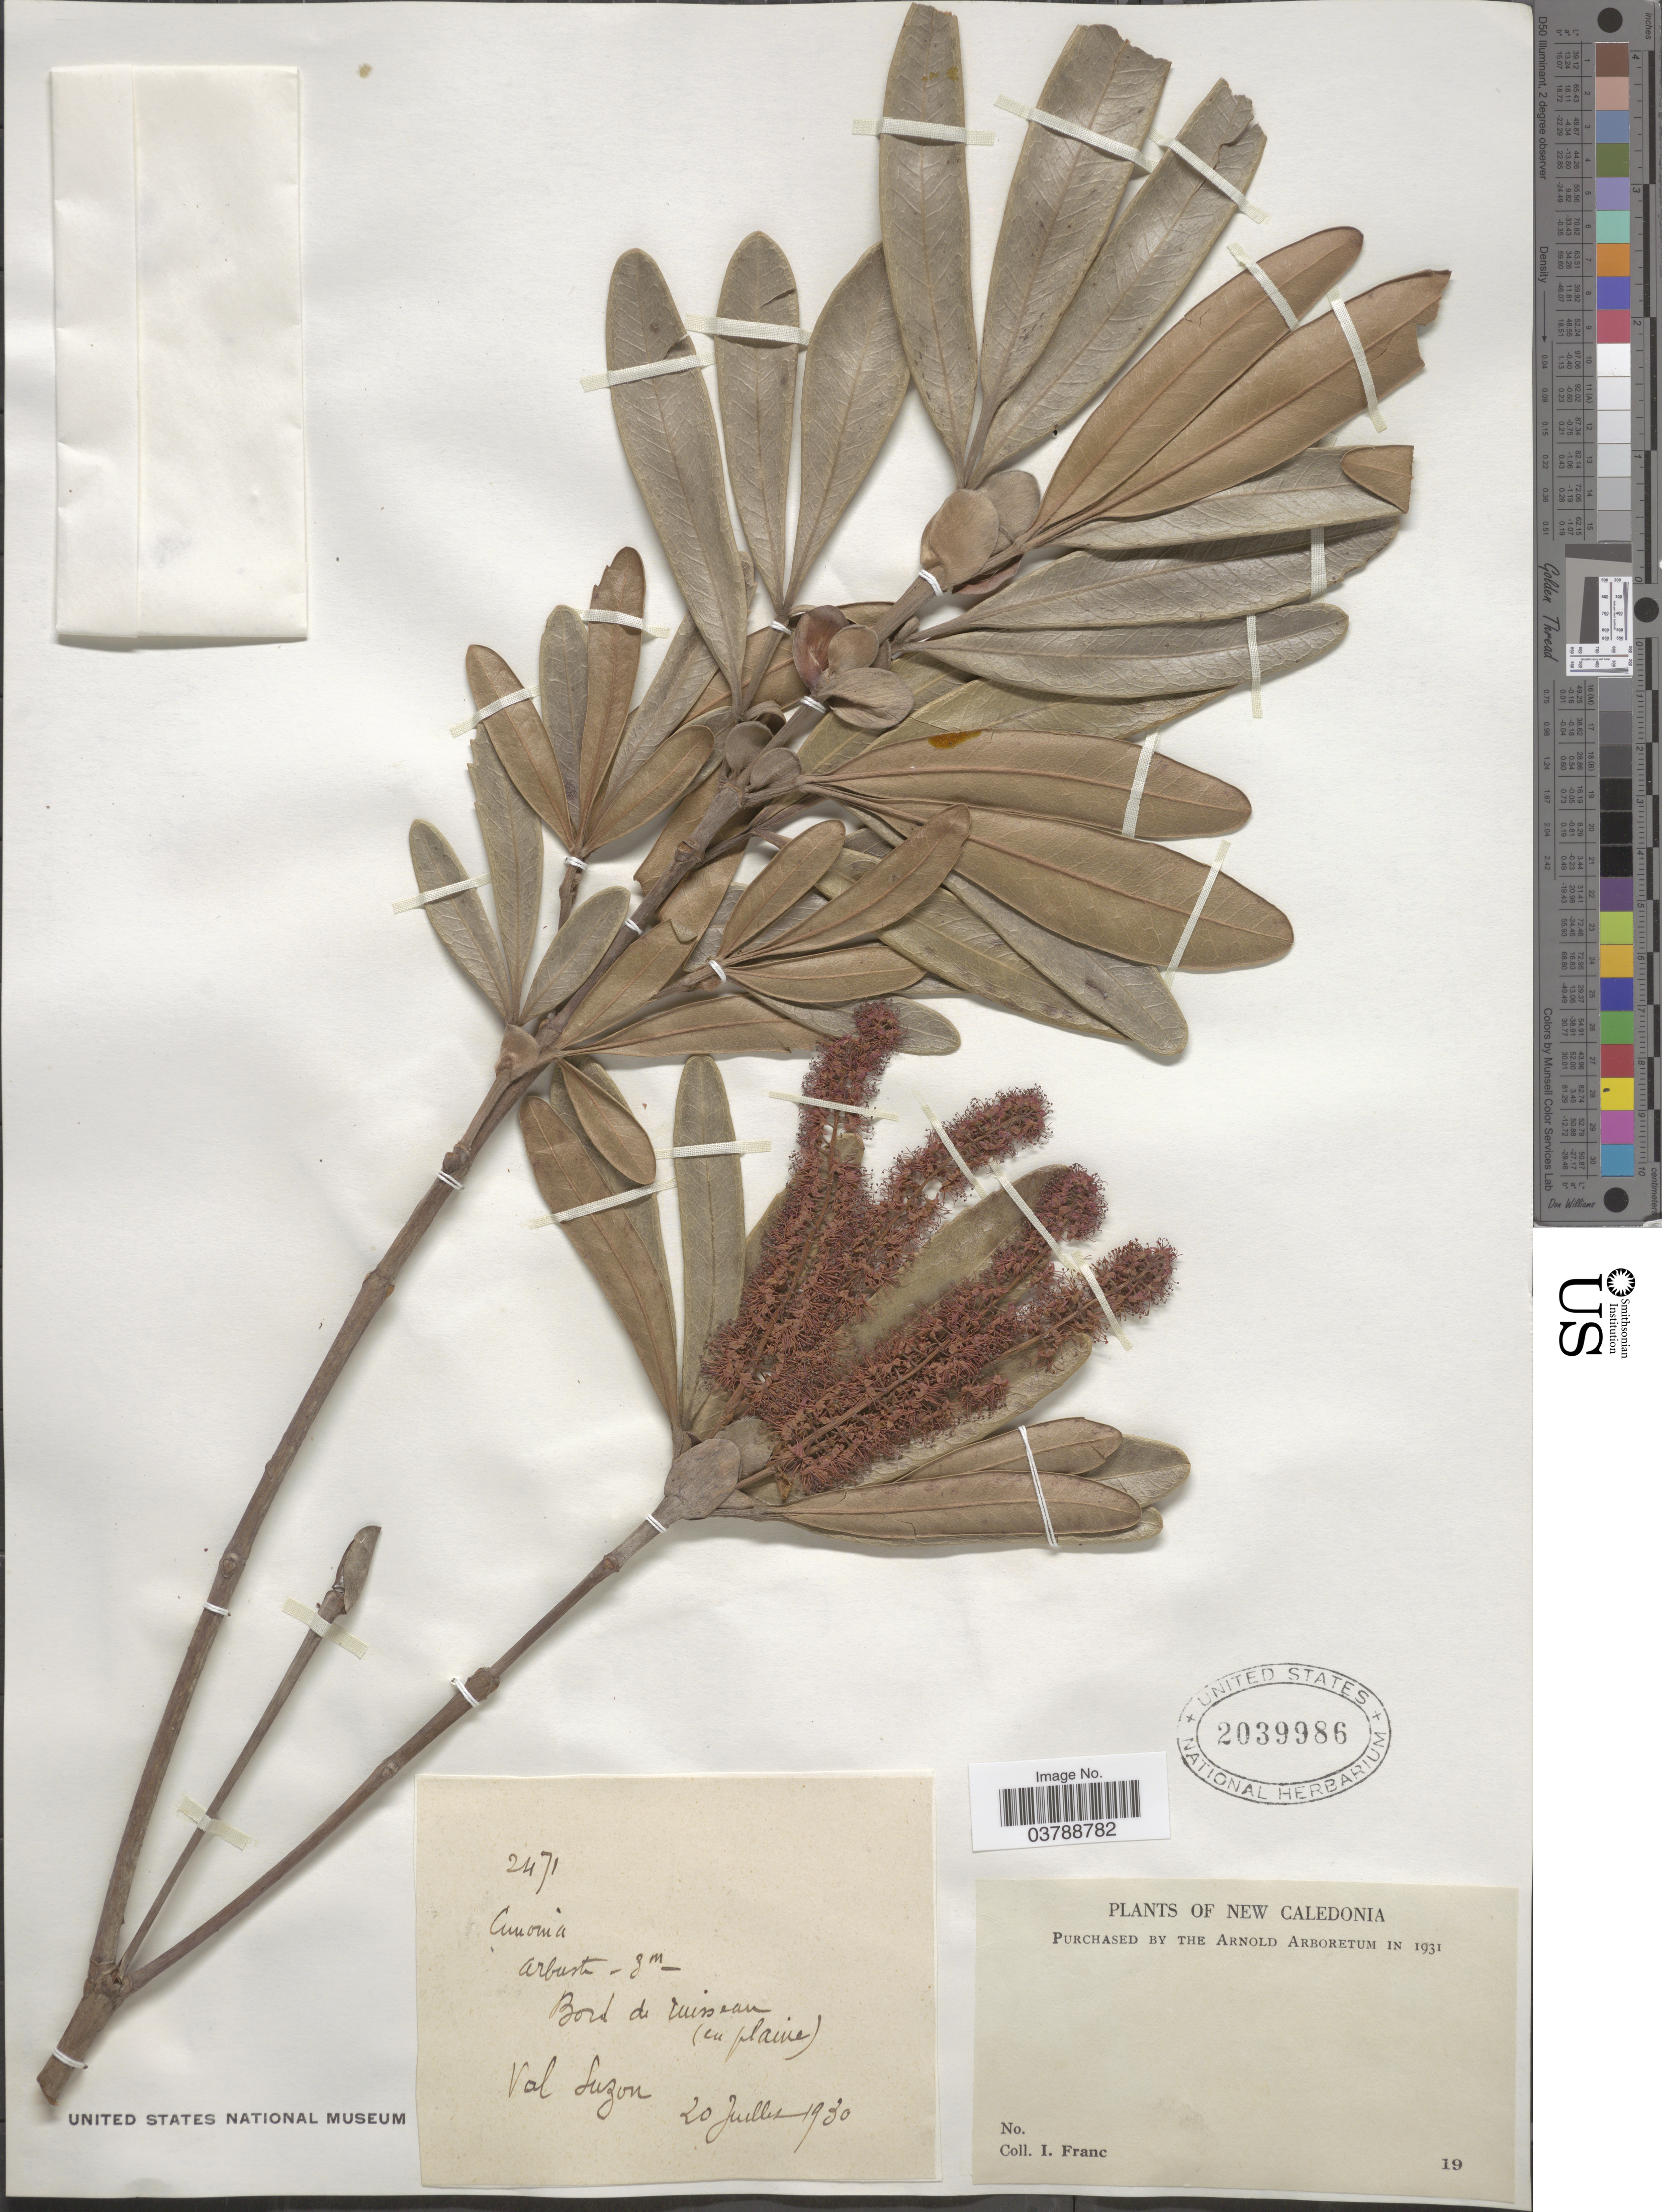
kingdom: Plantae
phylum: Tracheophyta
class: Magnoliopsida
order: Oxalidales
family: Cunoniaceae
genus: Cunonia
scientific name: Cunonia sp.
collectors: I. Franc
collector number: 2471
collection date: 1930-07-20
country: New Caledonia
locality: Bord de Tuisseau* (eu plaine). Val Luzon.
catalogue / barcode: US 2039986